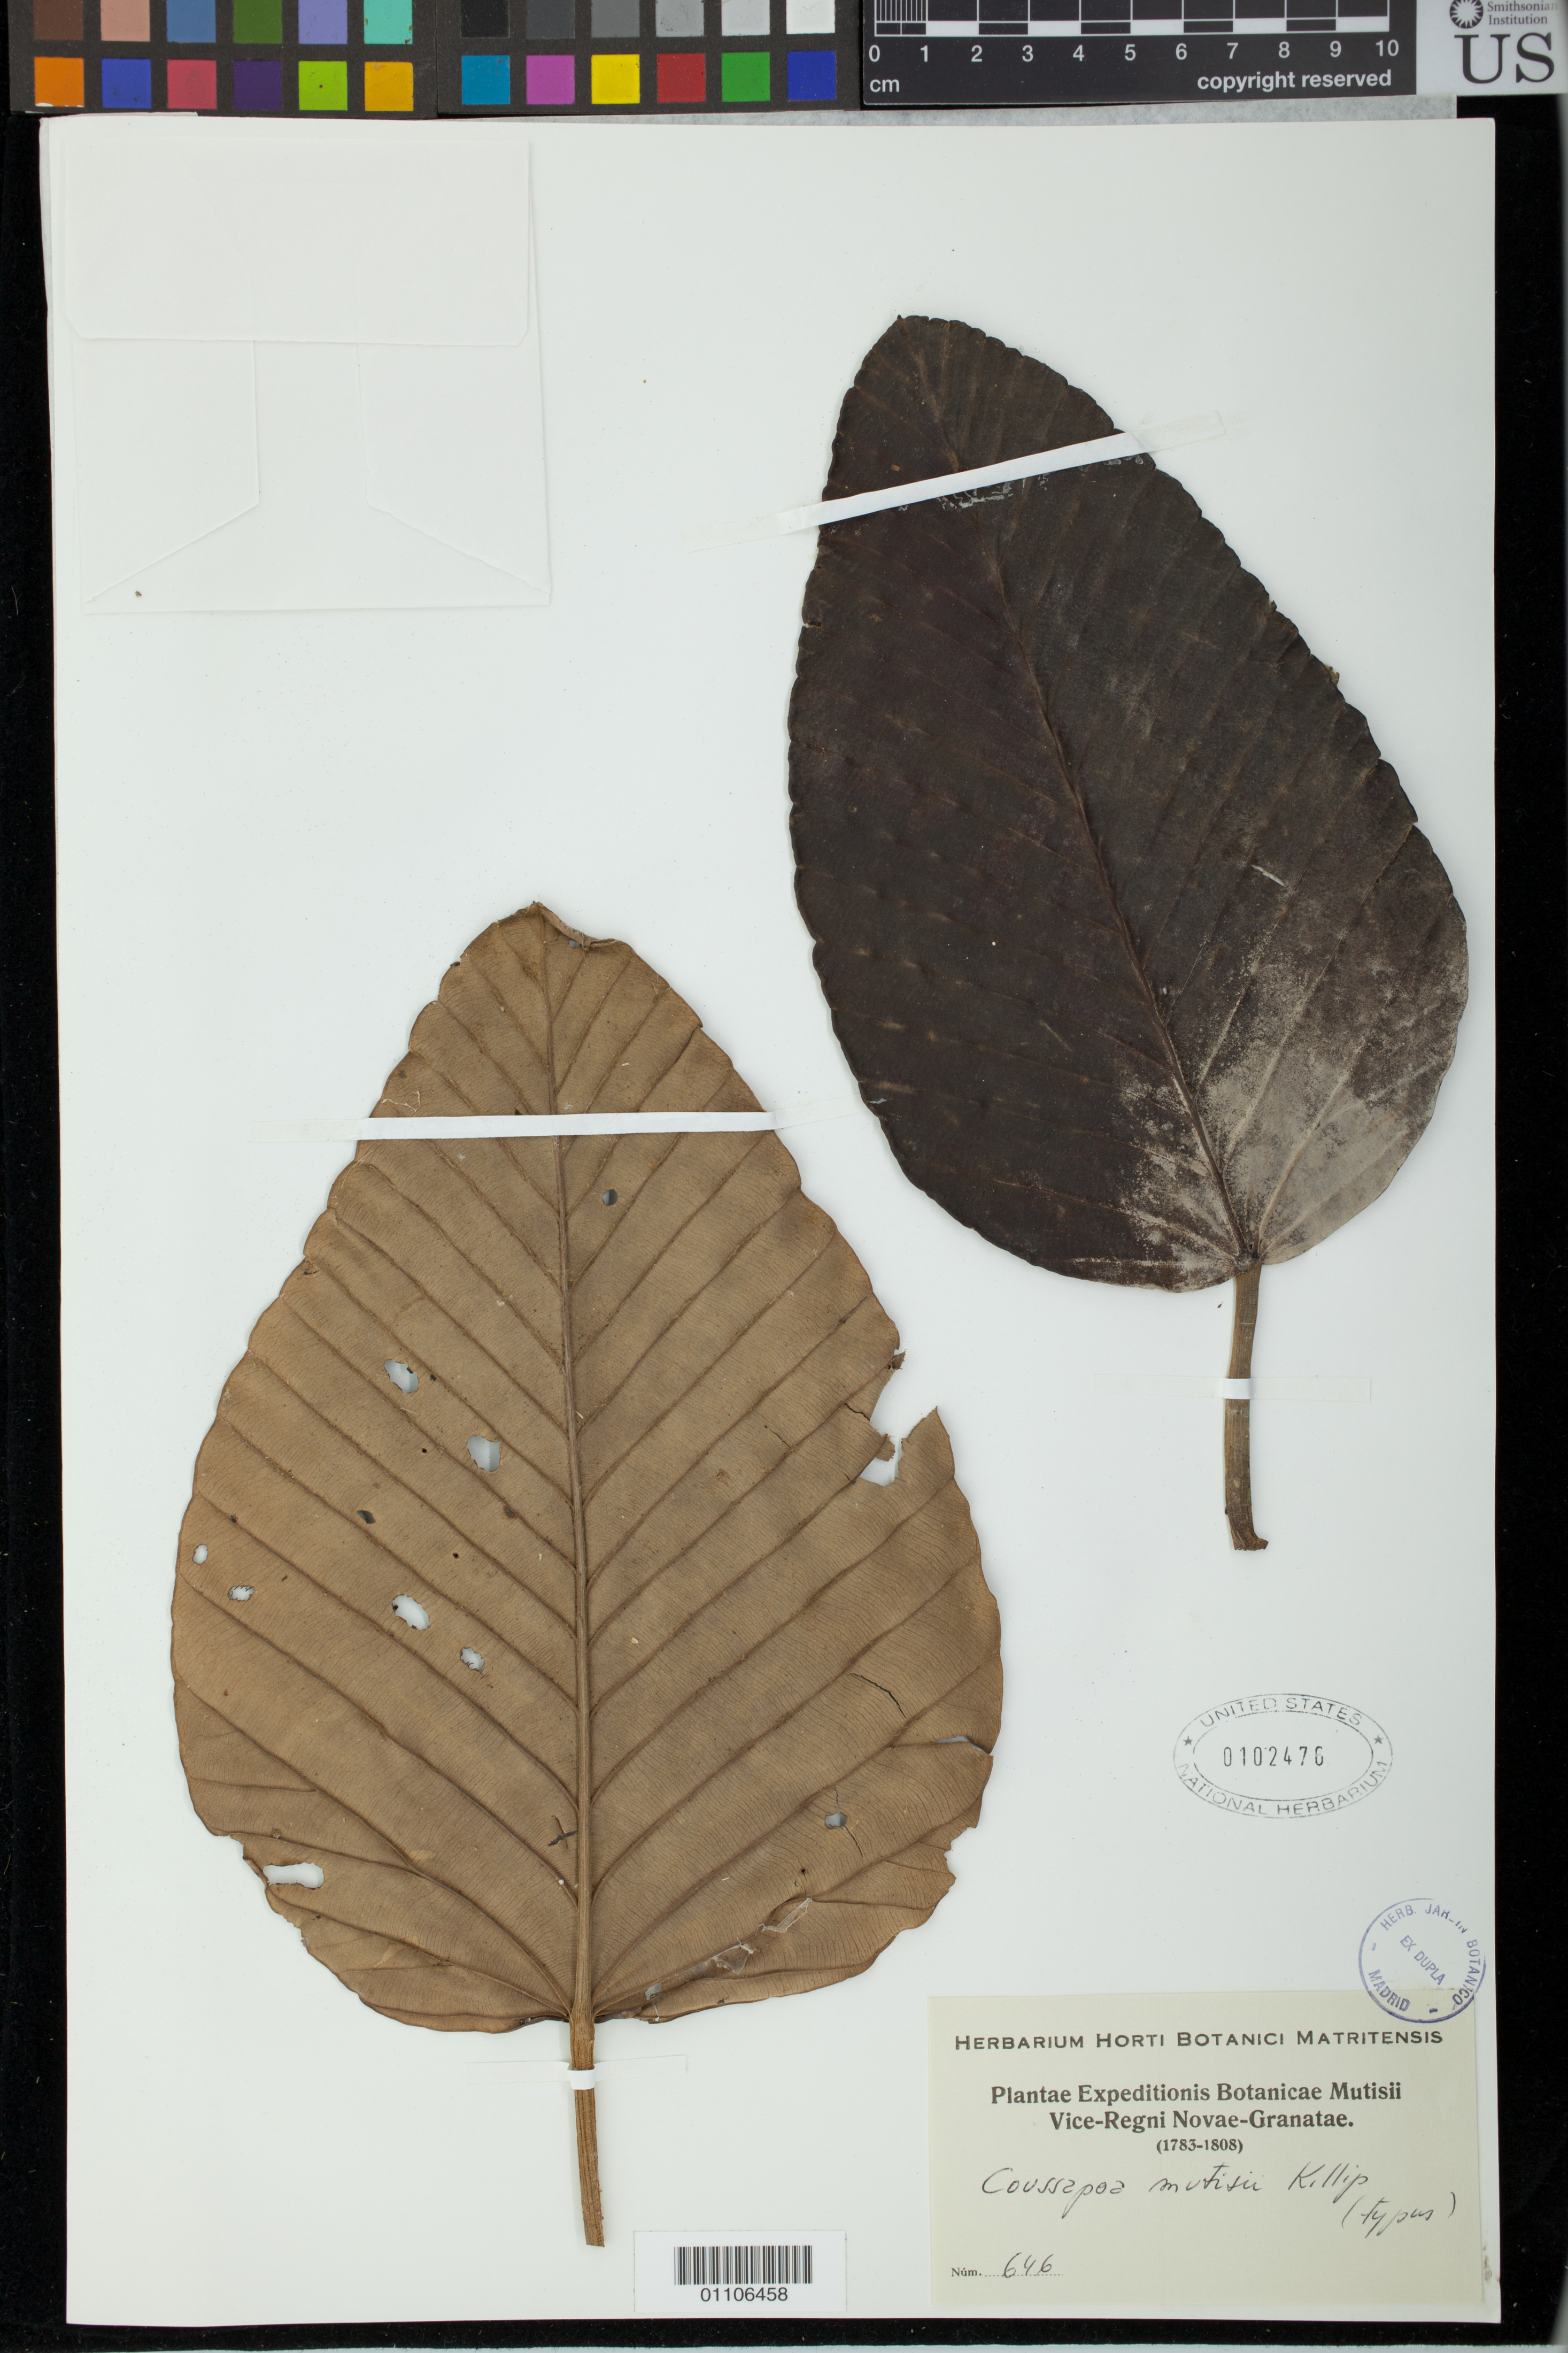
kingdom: Plantae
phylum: Tracheophyta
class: Magnoliopsida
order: Rosales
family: Urticaceae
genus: Coussapoa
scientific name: Coussapoa mutisii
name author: Killip & Cuatrec.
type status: Isotype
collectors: J. C. B. Mutis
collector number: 646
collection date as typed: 1783-1808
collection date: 1783/1808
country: Colombia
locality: Plantae Expeditionis Botanicae Mutisii Vice-Regni Novae-Granatae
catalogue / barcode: US 102476